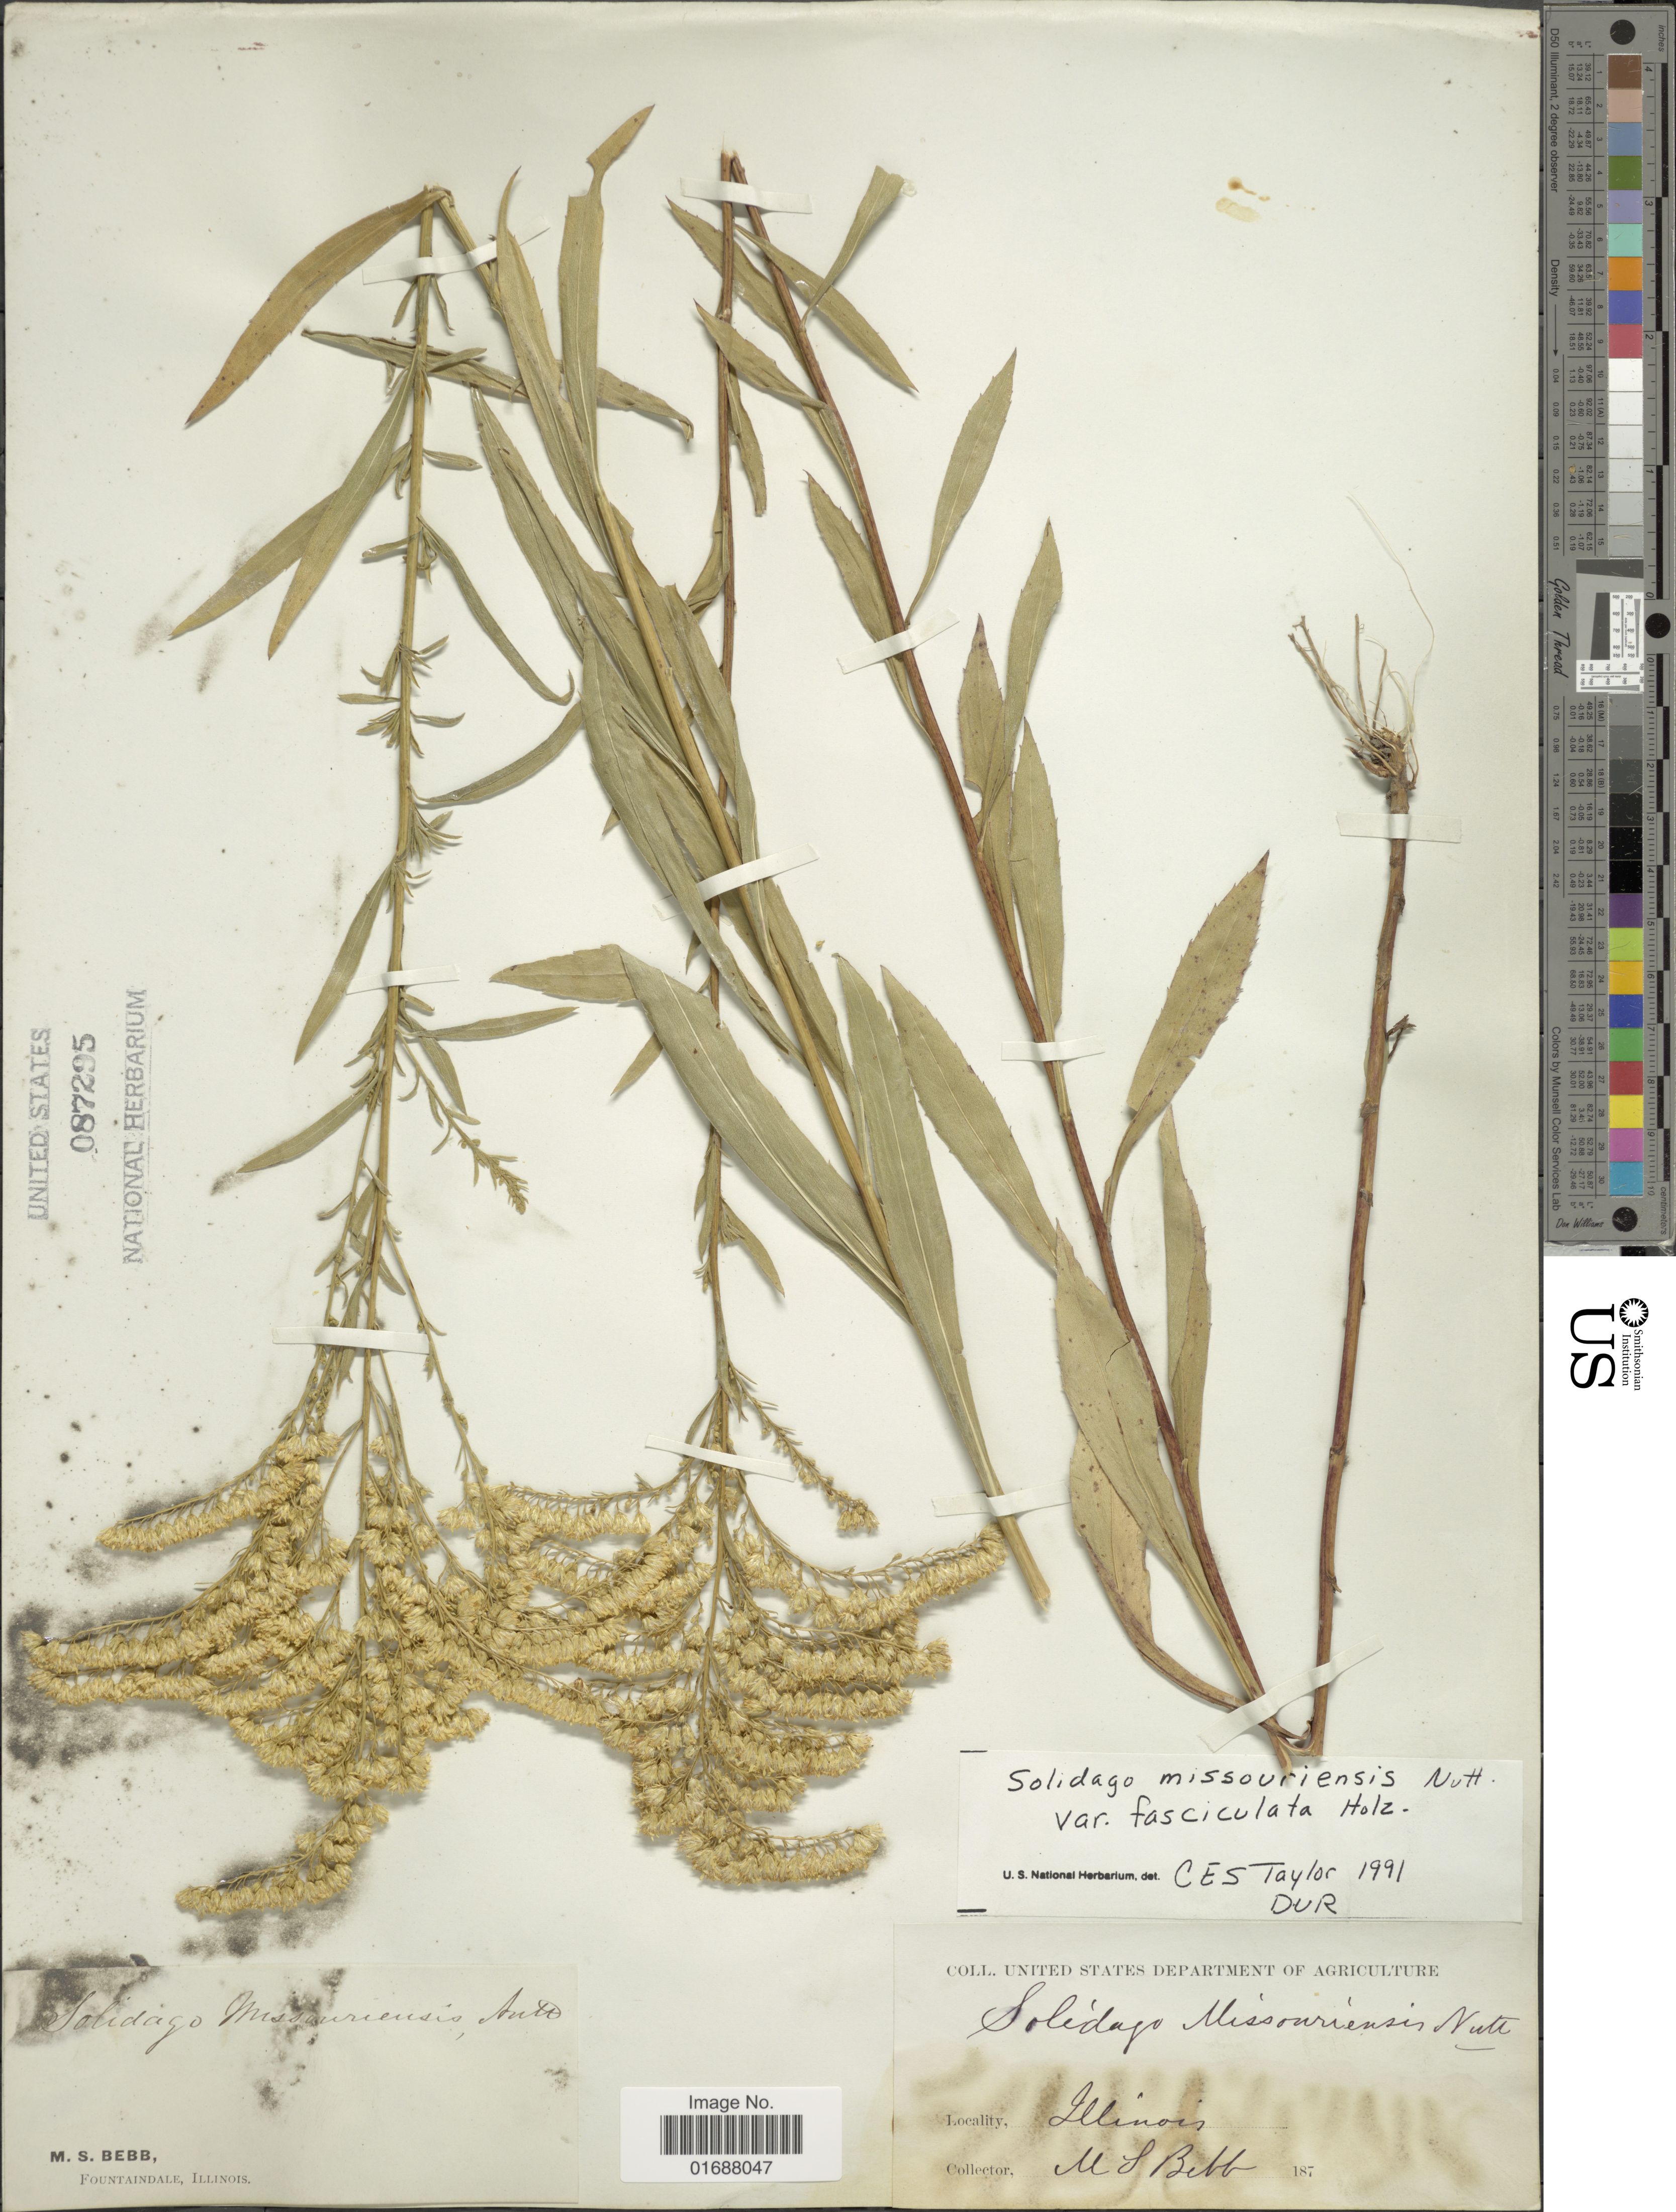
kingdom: Plantae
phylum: Tracheophyta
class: Magnoliopsida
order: Asterales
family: Asteraceae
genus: Solidago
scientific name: Solidago missouriensis var. fasciculata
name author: Holz.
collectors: M. Bebb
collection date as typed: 187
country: United States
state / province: Illinois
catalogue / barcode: US 87295